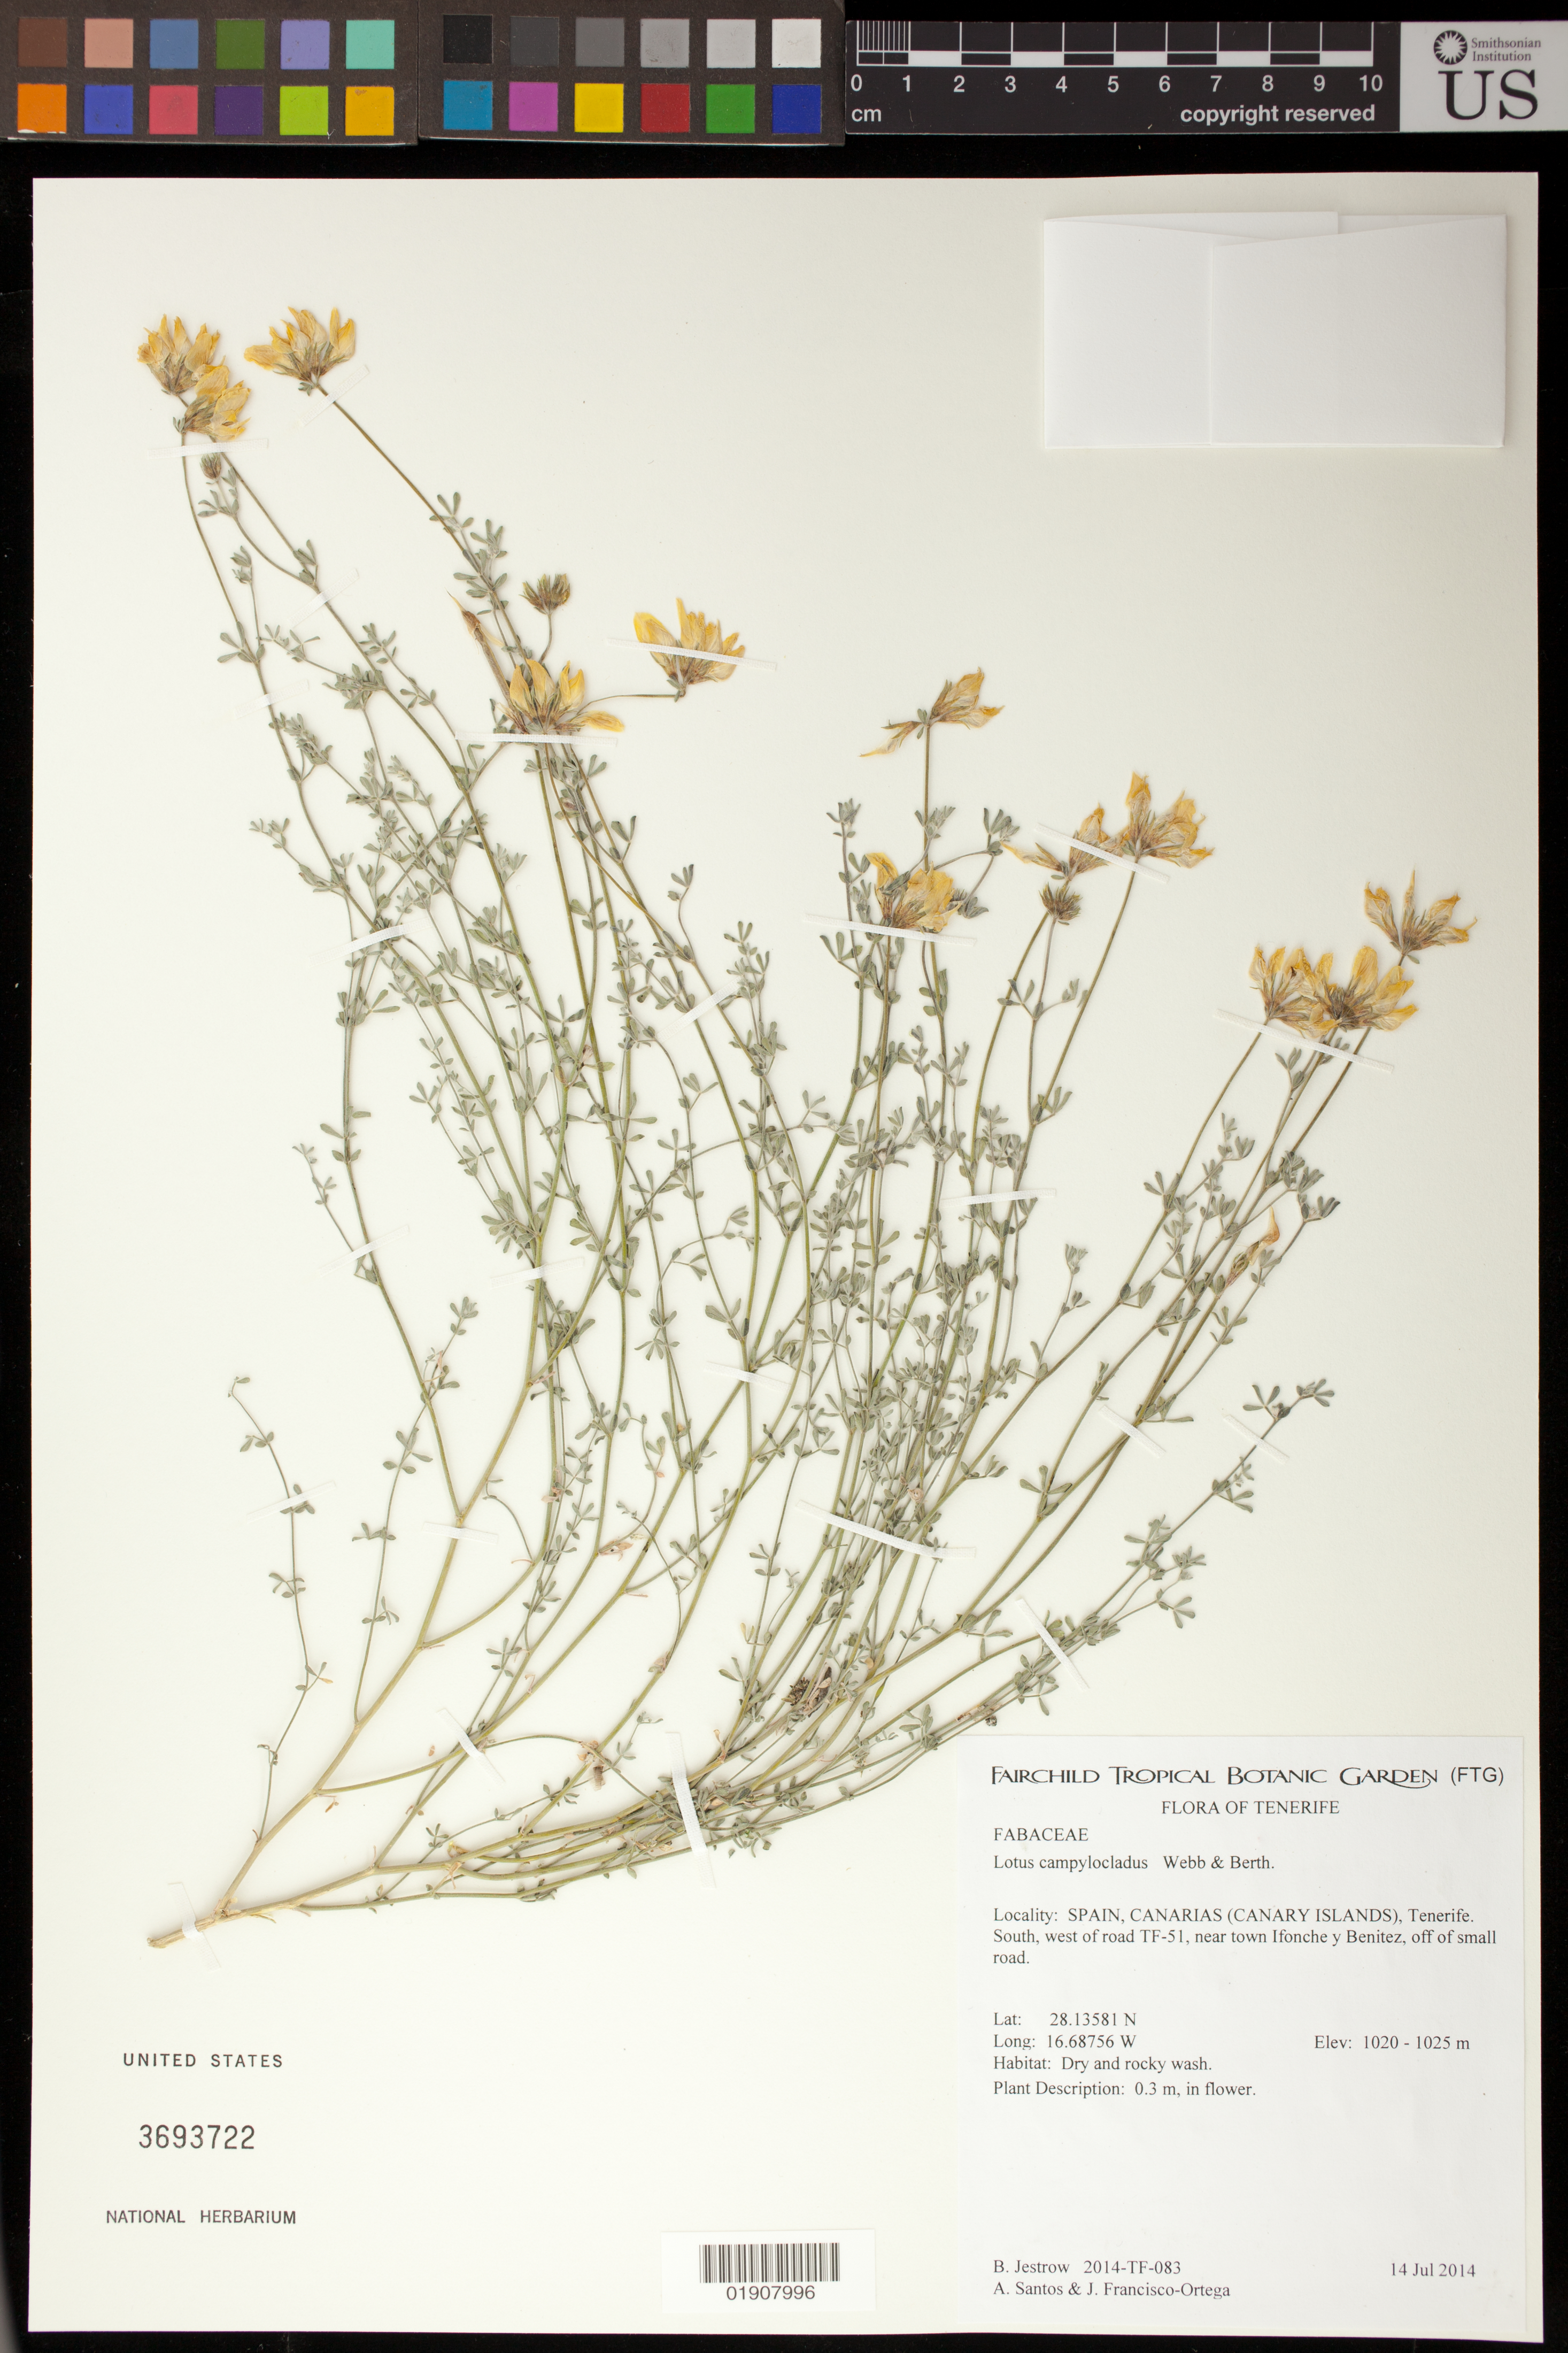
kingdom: Plantae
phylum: Tracheophyta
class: Magnoliopsida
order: Fabales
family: Fabaceae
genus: Lotus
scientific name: Lotus campylocladus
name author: Webb & Berthel.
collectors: B. Jestrow, A. Santos & J. Fransisco-Ortega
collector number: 2014-TF-083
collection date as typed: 14 Jul 2014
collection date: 2014-07-14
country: Spain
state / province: Canarias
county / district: Santa Cruz de Tenerife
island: Tenerife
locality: Canary Islands, Tenerife. South, west of road TF-51, near town Ifonche y Benitez, off of small road.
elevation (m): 1020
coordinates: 28.13581 N, 16.68756 W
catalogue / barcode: US 3693722